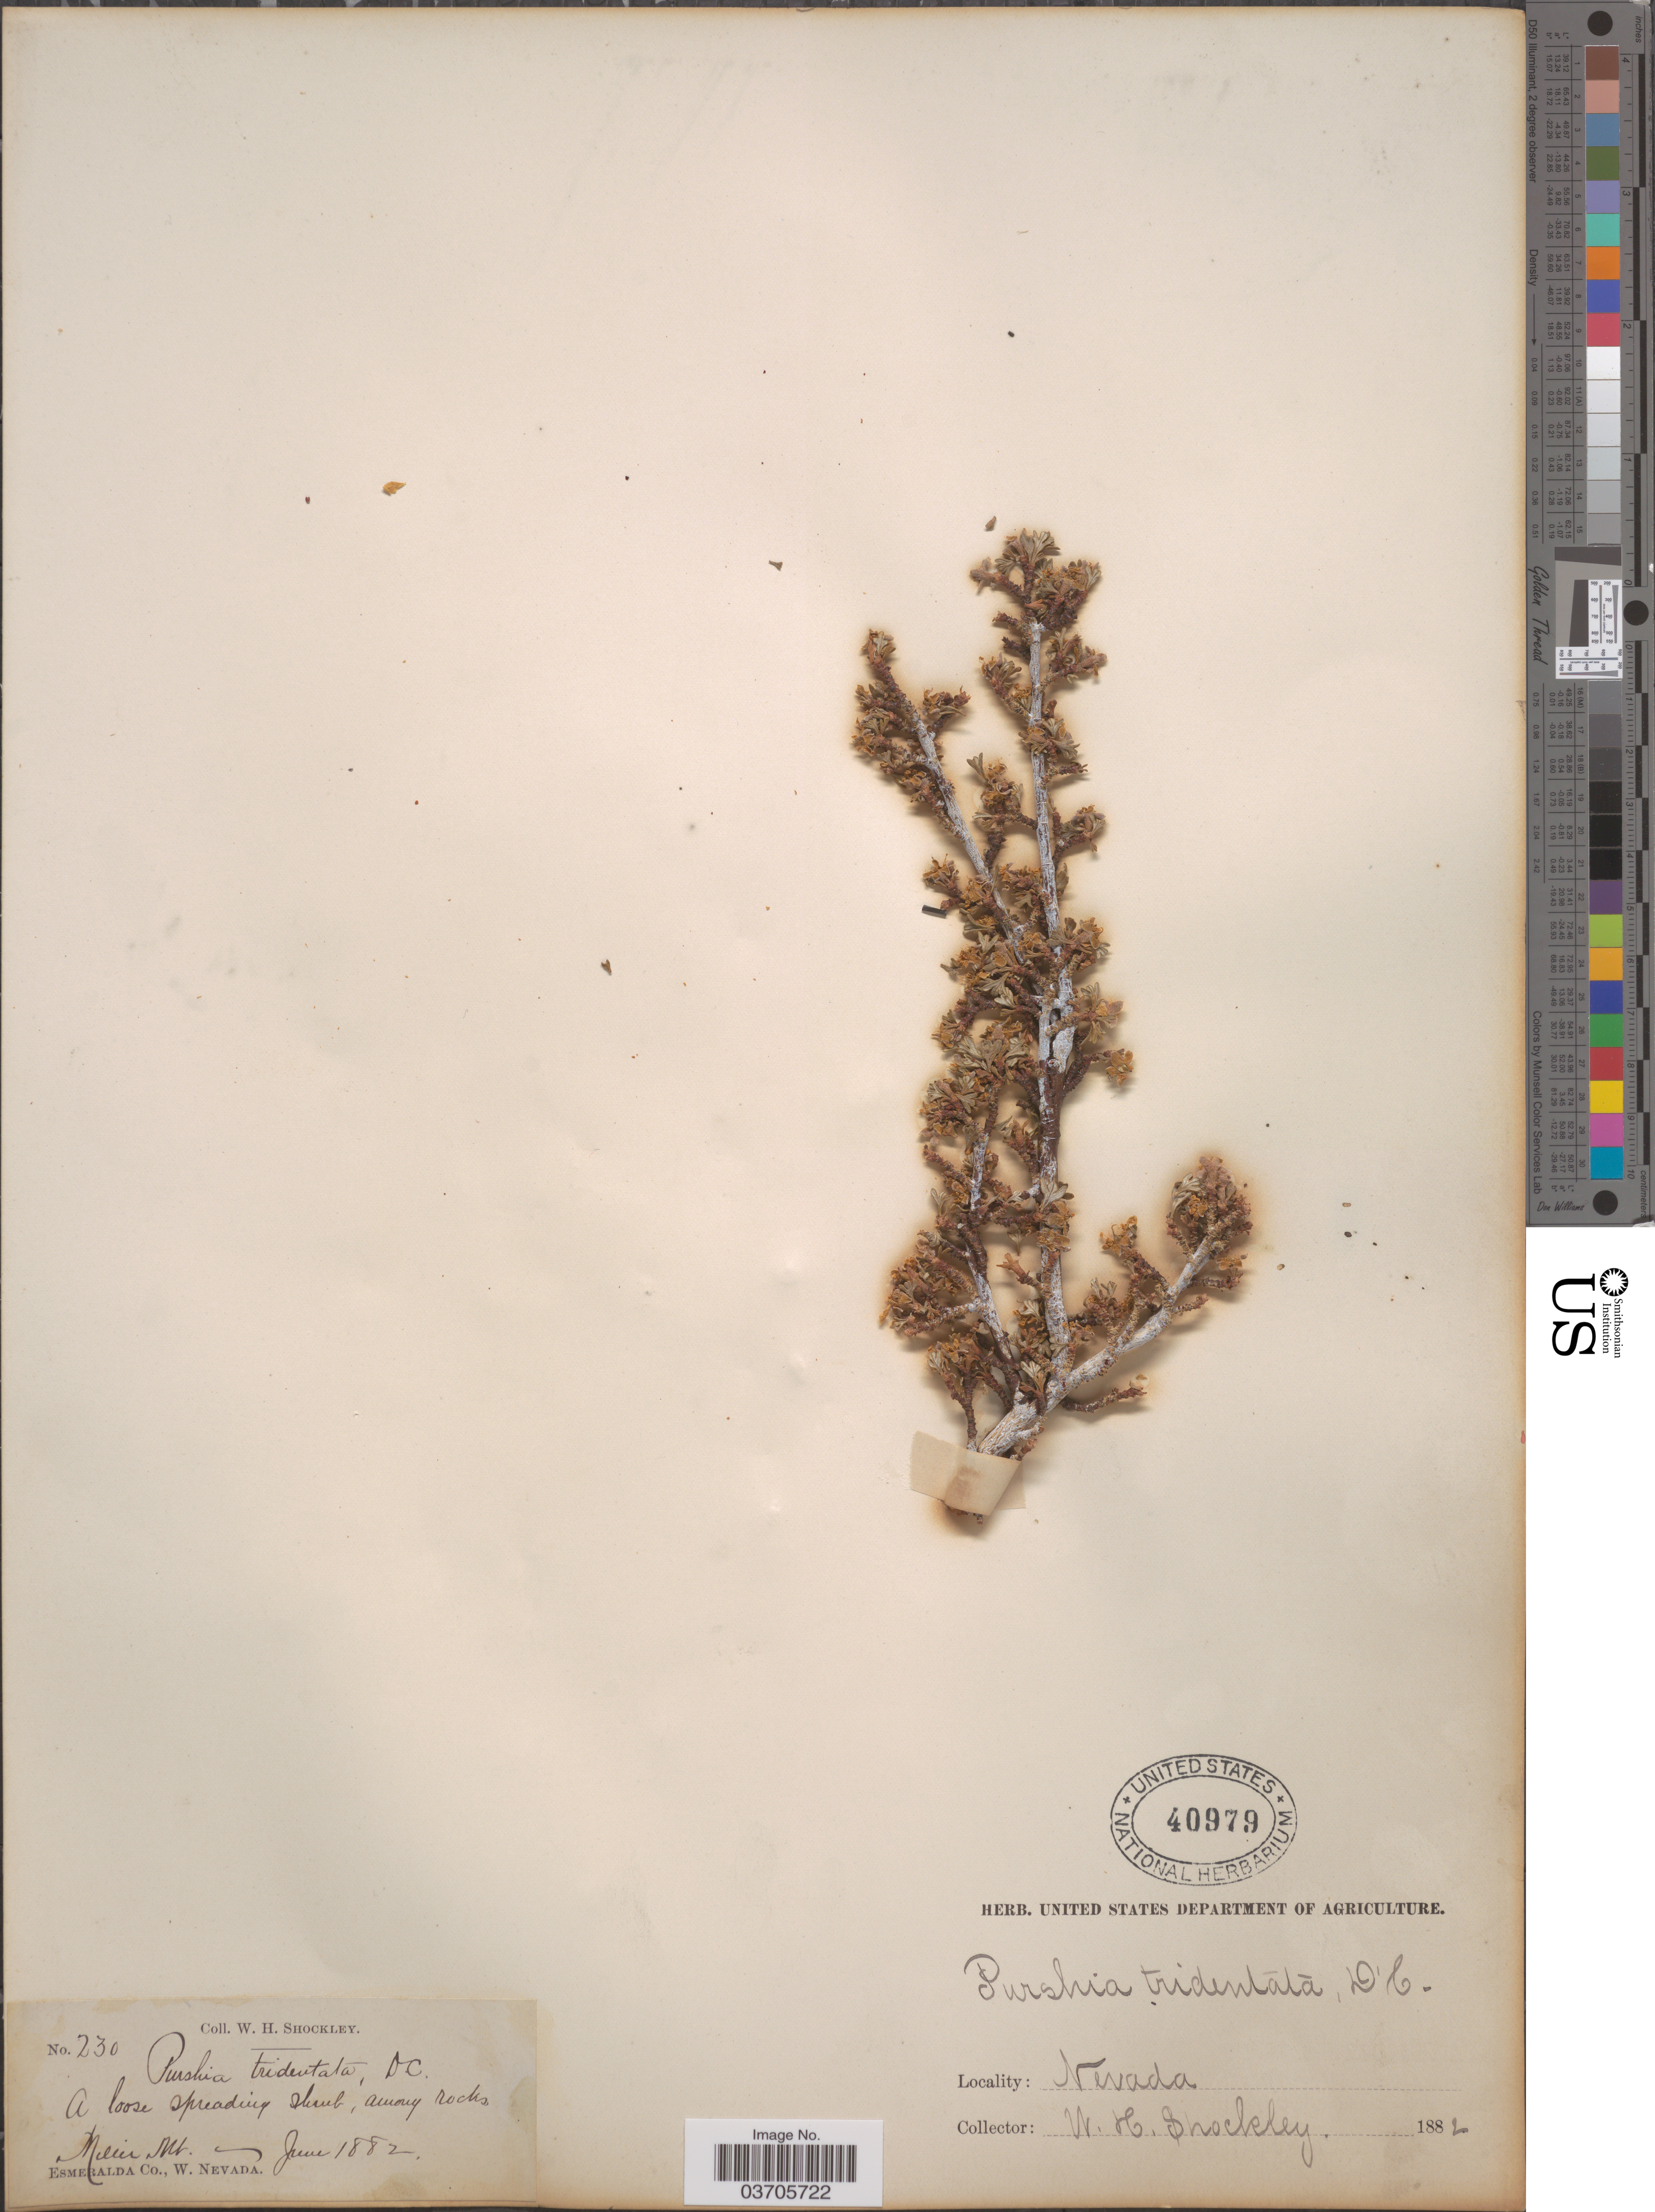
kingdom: Plantae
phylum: Tracheophyta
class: Magnoliopsida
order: Rosales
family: Rosaceae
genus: Purshia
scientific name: Purshia tridentata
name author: (Pursh) DC.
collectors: W. Shockley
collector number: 230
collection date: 1882-06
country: United States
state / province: Nevada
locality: Miller Mt. Esmeralda Co.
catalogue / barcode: US 40979